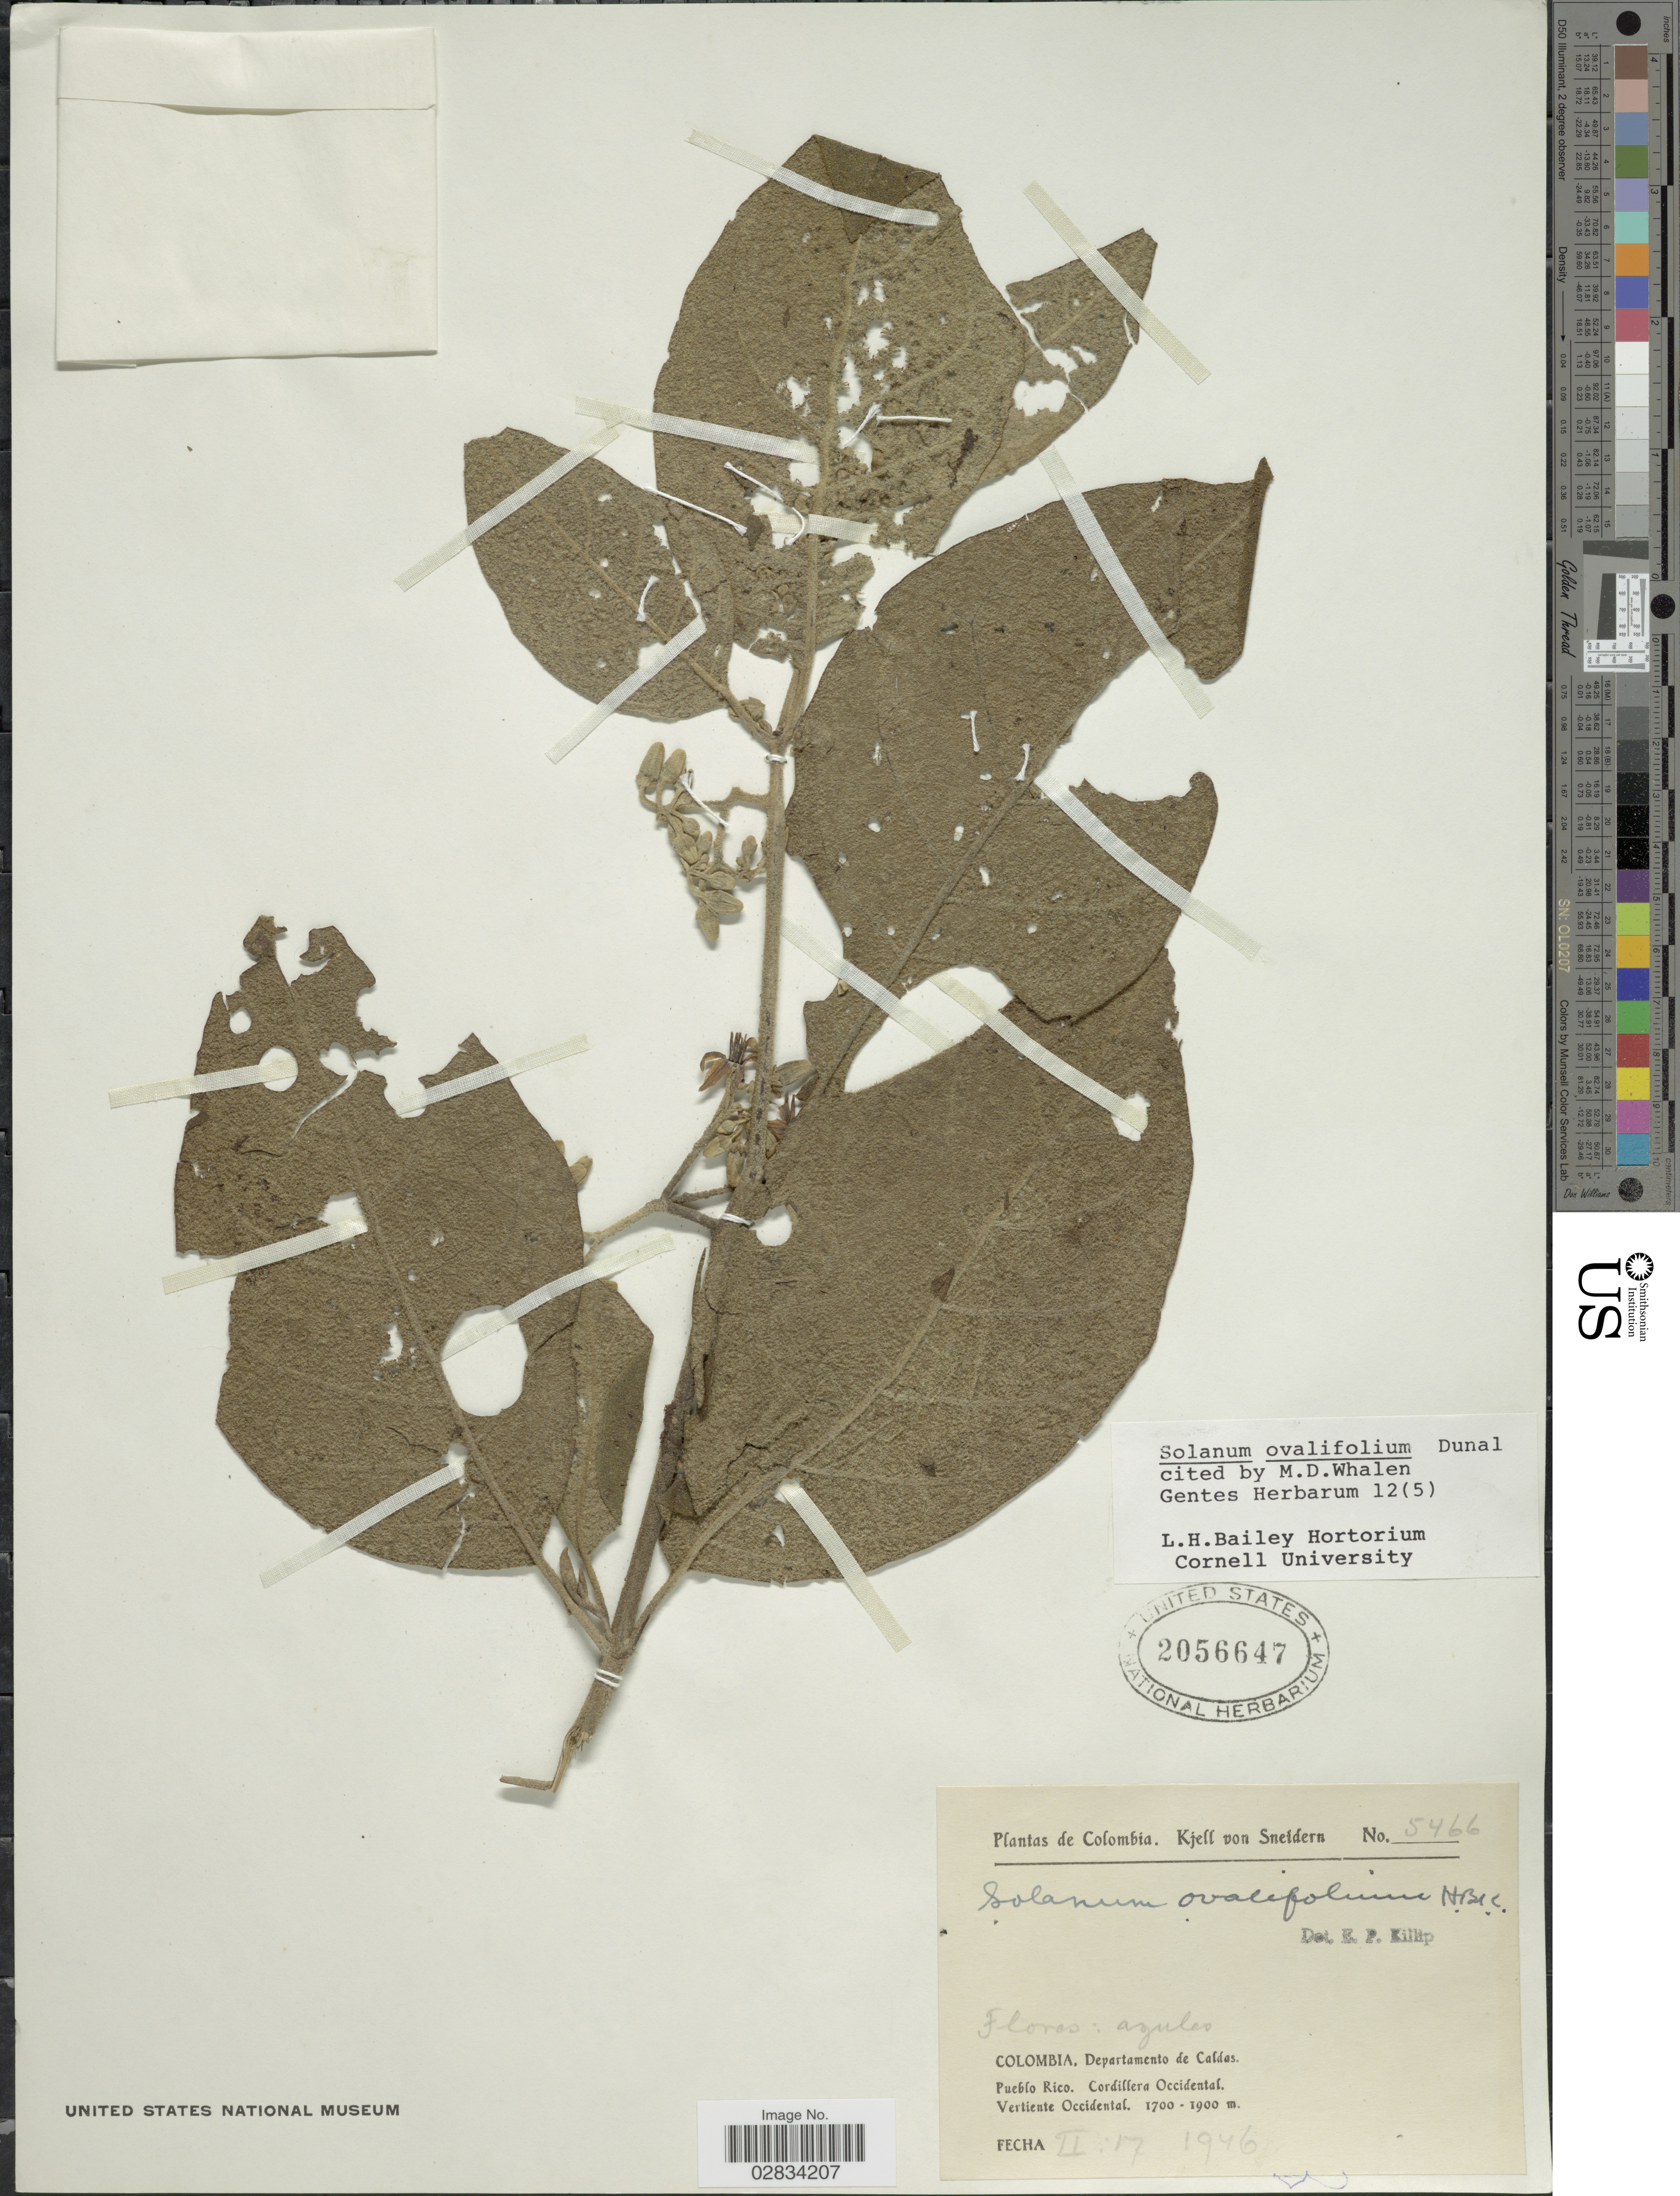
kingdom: Plantae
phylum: Tracheophyta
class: Magnoliopsida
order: Solanales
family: Solanaceae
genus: Solanum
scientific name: Solanum ovalifolium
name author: Dunal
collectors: K. von Sneidern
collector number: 5466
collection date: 1946-02-17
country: Colombia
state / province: Caldas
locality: Departamento de Caldas, Pueblo Rico, Cordillera Occidental, Vertiente Occidental.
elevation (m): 1700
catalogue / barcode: US 2056647